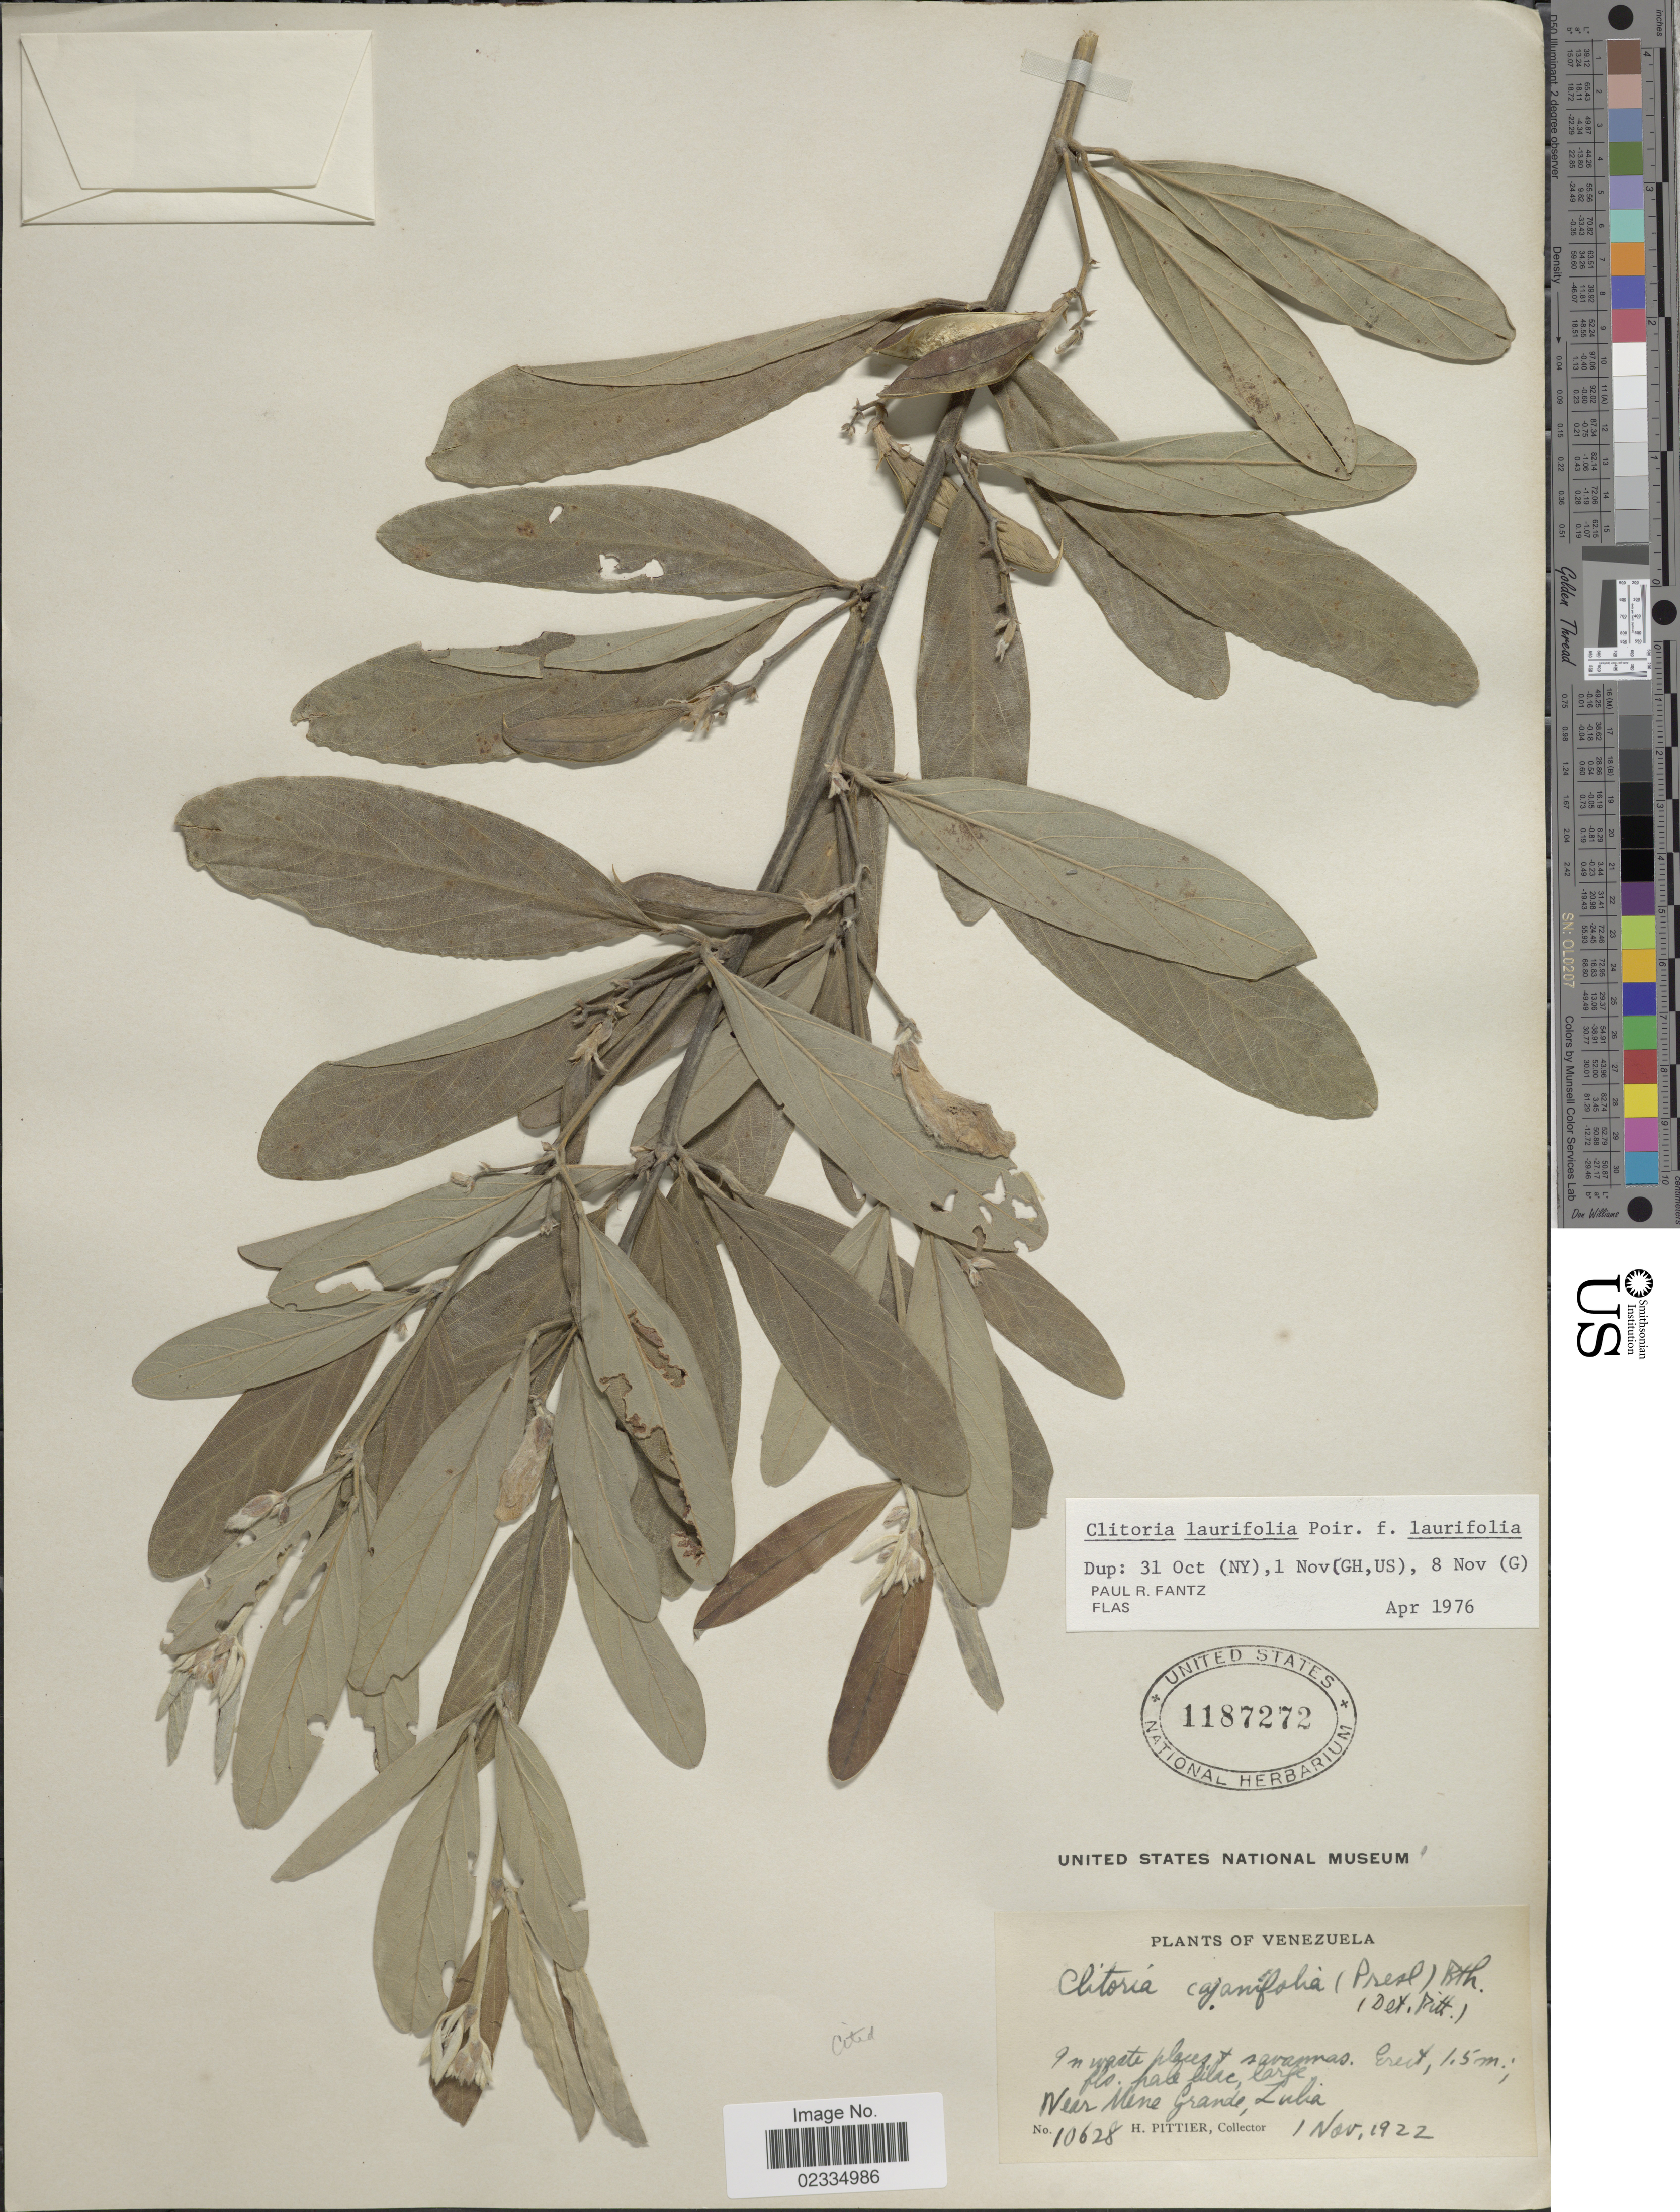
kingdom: Plantae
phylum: Tracheophyta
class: Magnoliopsida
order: Fabales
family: Fabaceae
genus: Clitoria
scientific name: Clitoria laurifolia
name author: Poir.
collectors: H. F. Pittier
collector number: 10628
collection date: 1922-11-01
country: Venezuela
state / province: Zulia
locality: Near Mina Grande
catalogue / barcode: US 1187272